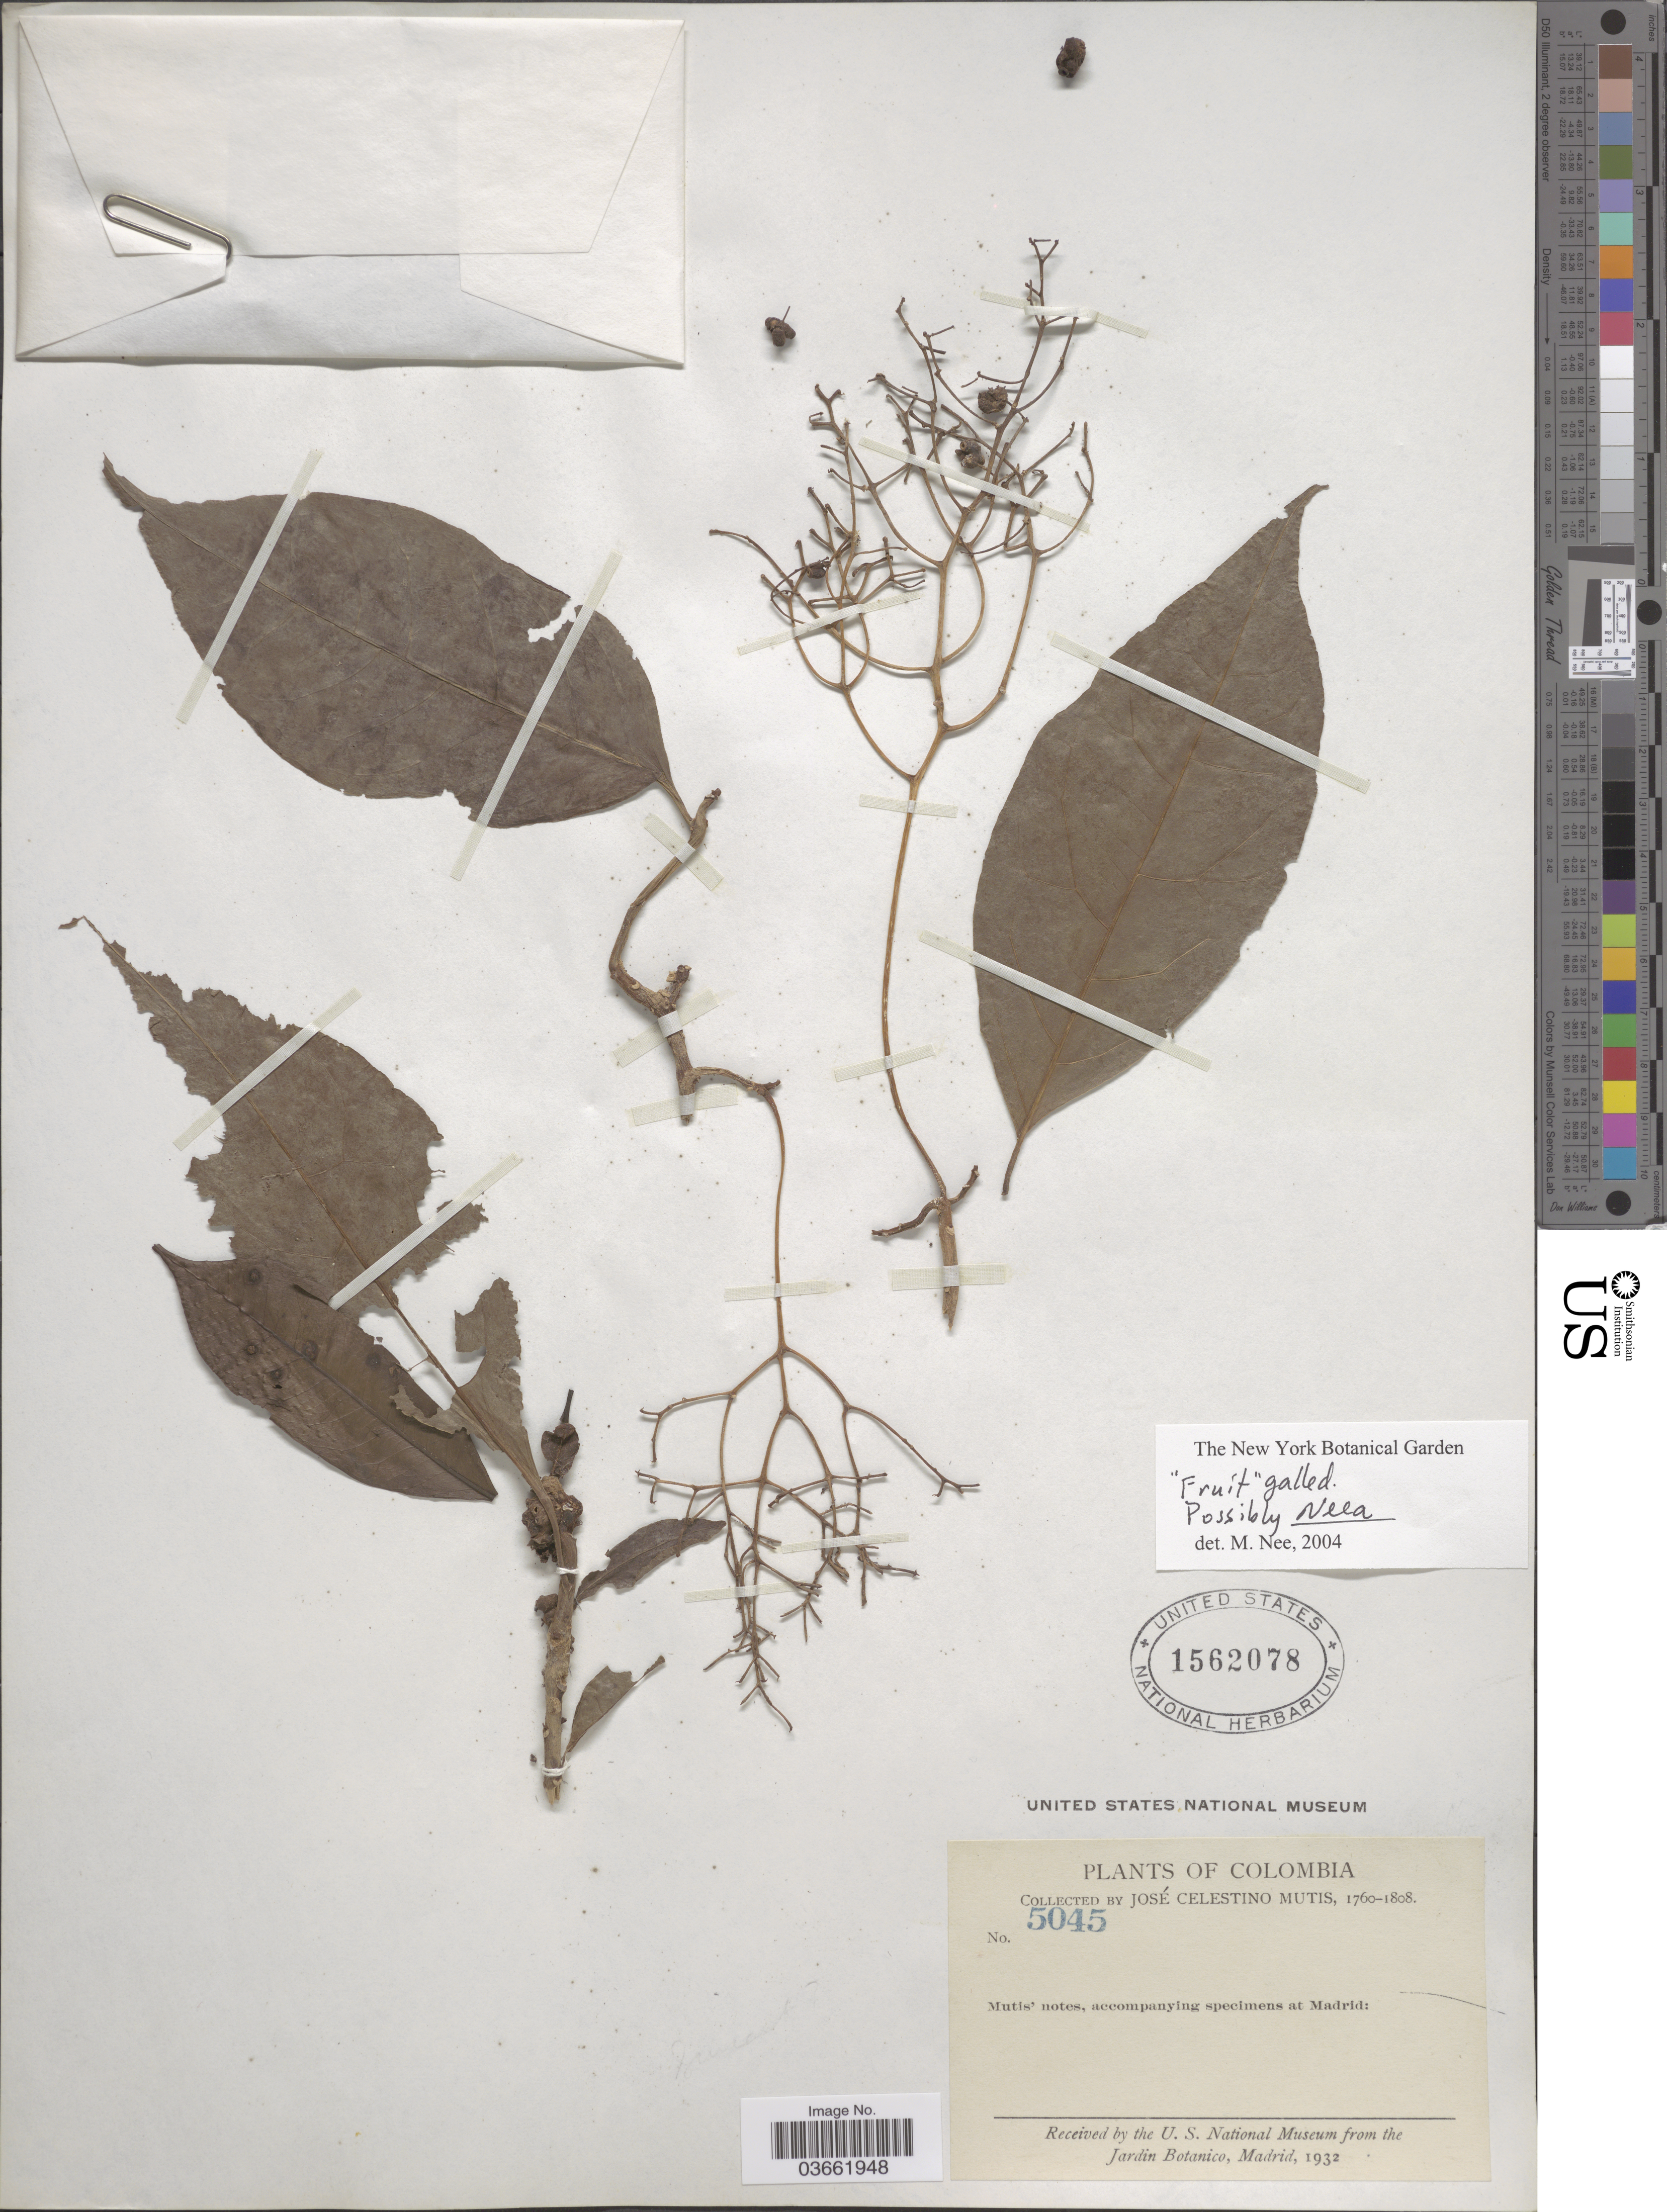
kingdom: Plantae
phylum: Tracheophyta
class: Magnoliopsida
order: Caryophyllales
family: Nyctaginaceae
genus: Neea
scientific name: Neea sp.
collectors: J. C. B. Mutis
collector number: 5045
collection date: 1760/1808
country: Colombia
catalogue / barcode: US 1562078